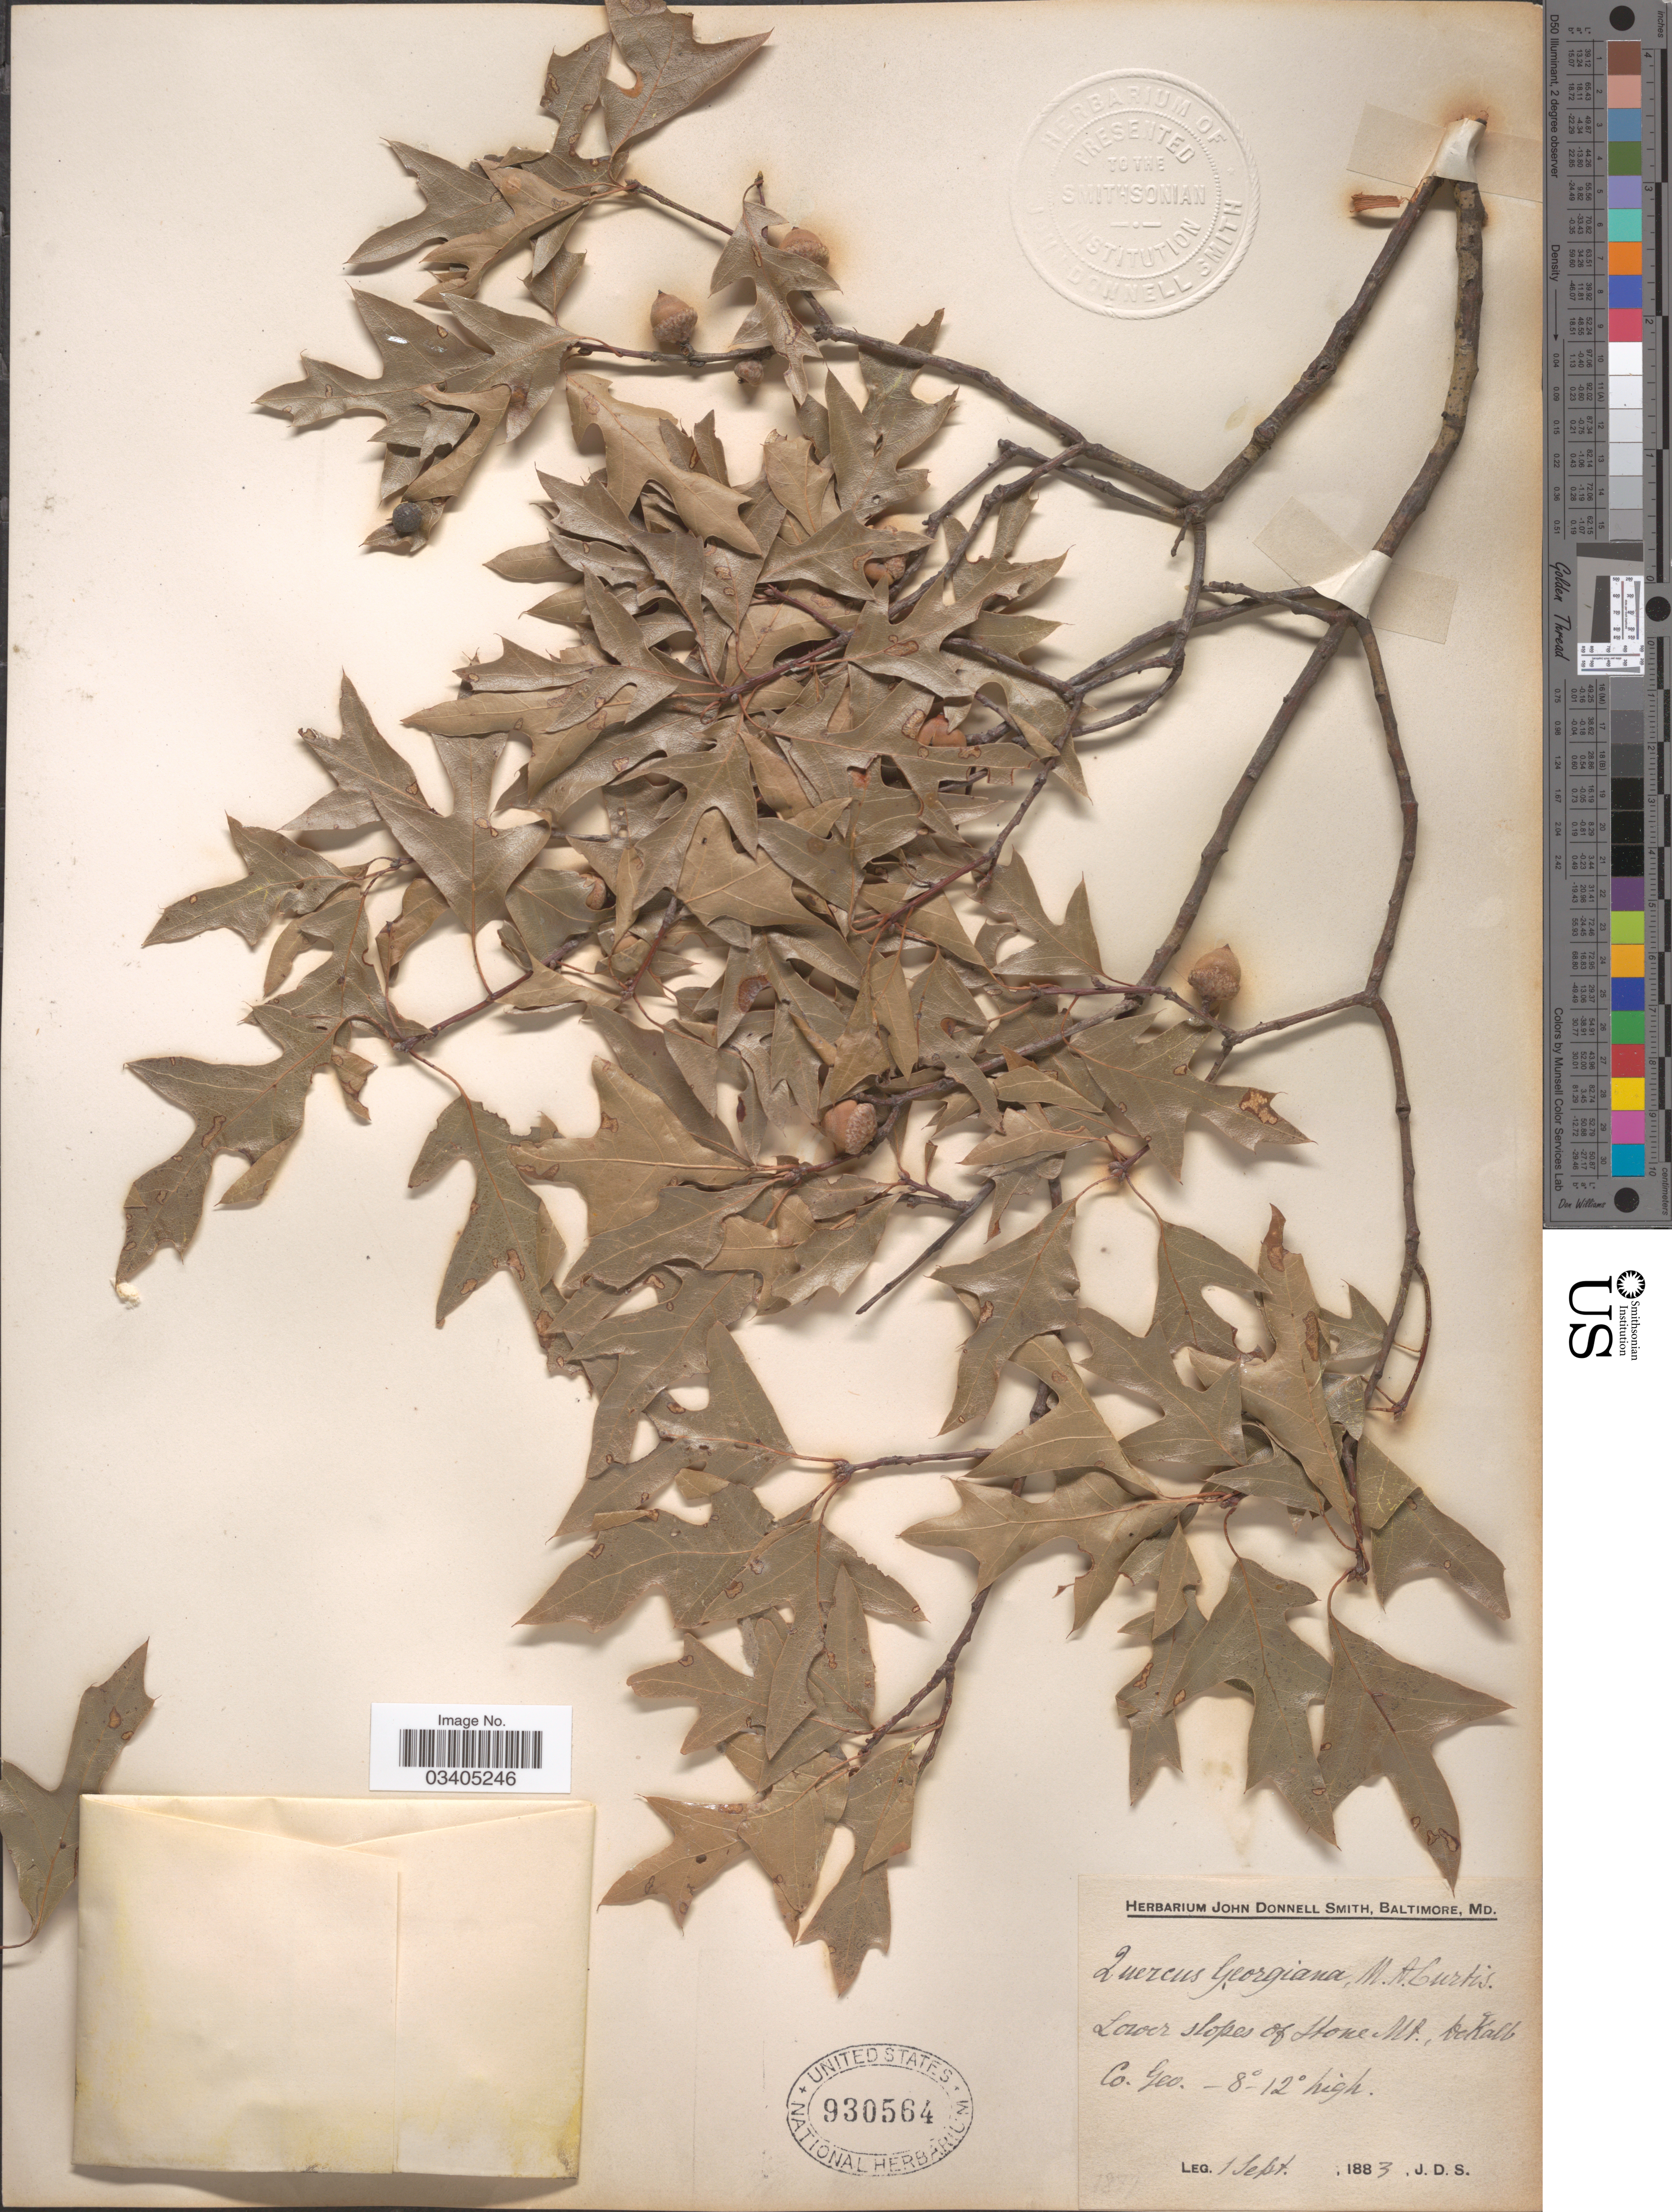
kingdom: Plantae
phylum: Tracheophyta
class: Magnoliopsida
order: Fagales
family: Fagaceae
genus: Quercus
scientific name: Quercus georgiana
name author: M.A. Curtis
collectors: J. Donnell Smith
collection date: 1883-09-01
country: United States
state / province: Georgia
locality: Lower slopes of Stone Mt., De Kalb Co.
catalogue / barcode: US 930564